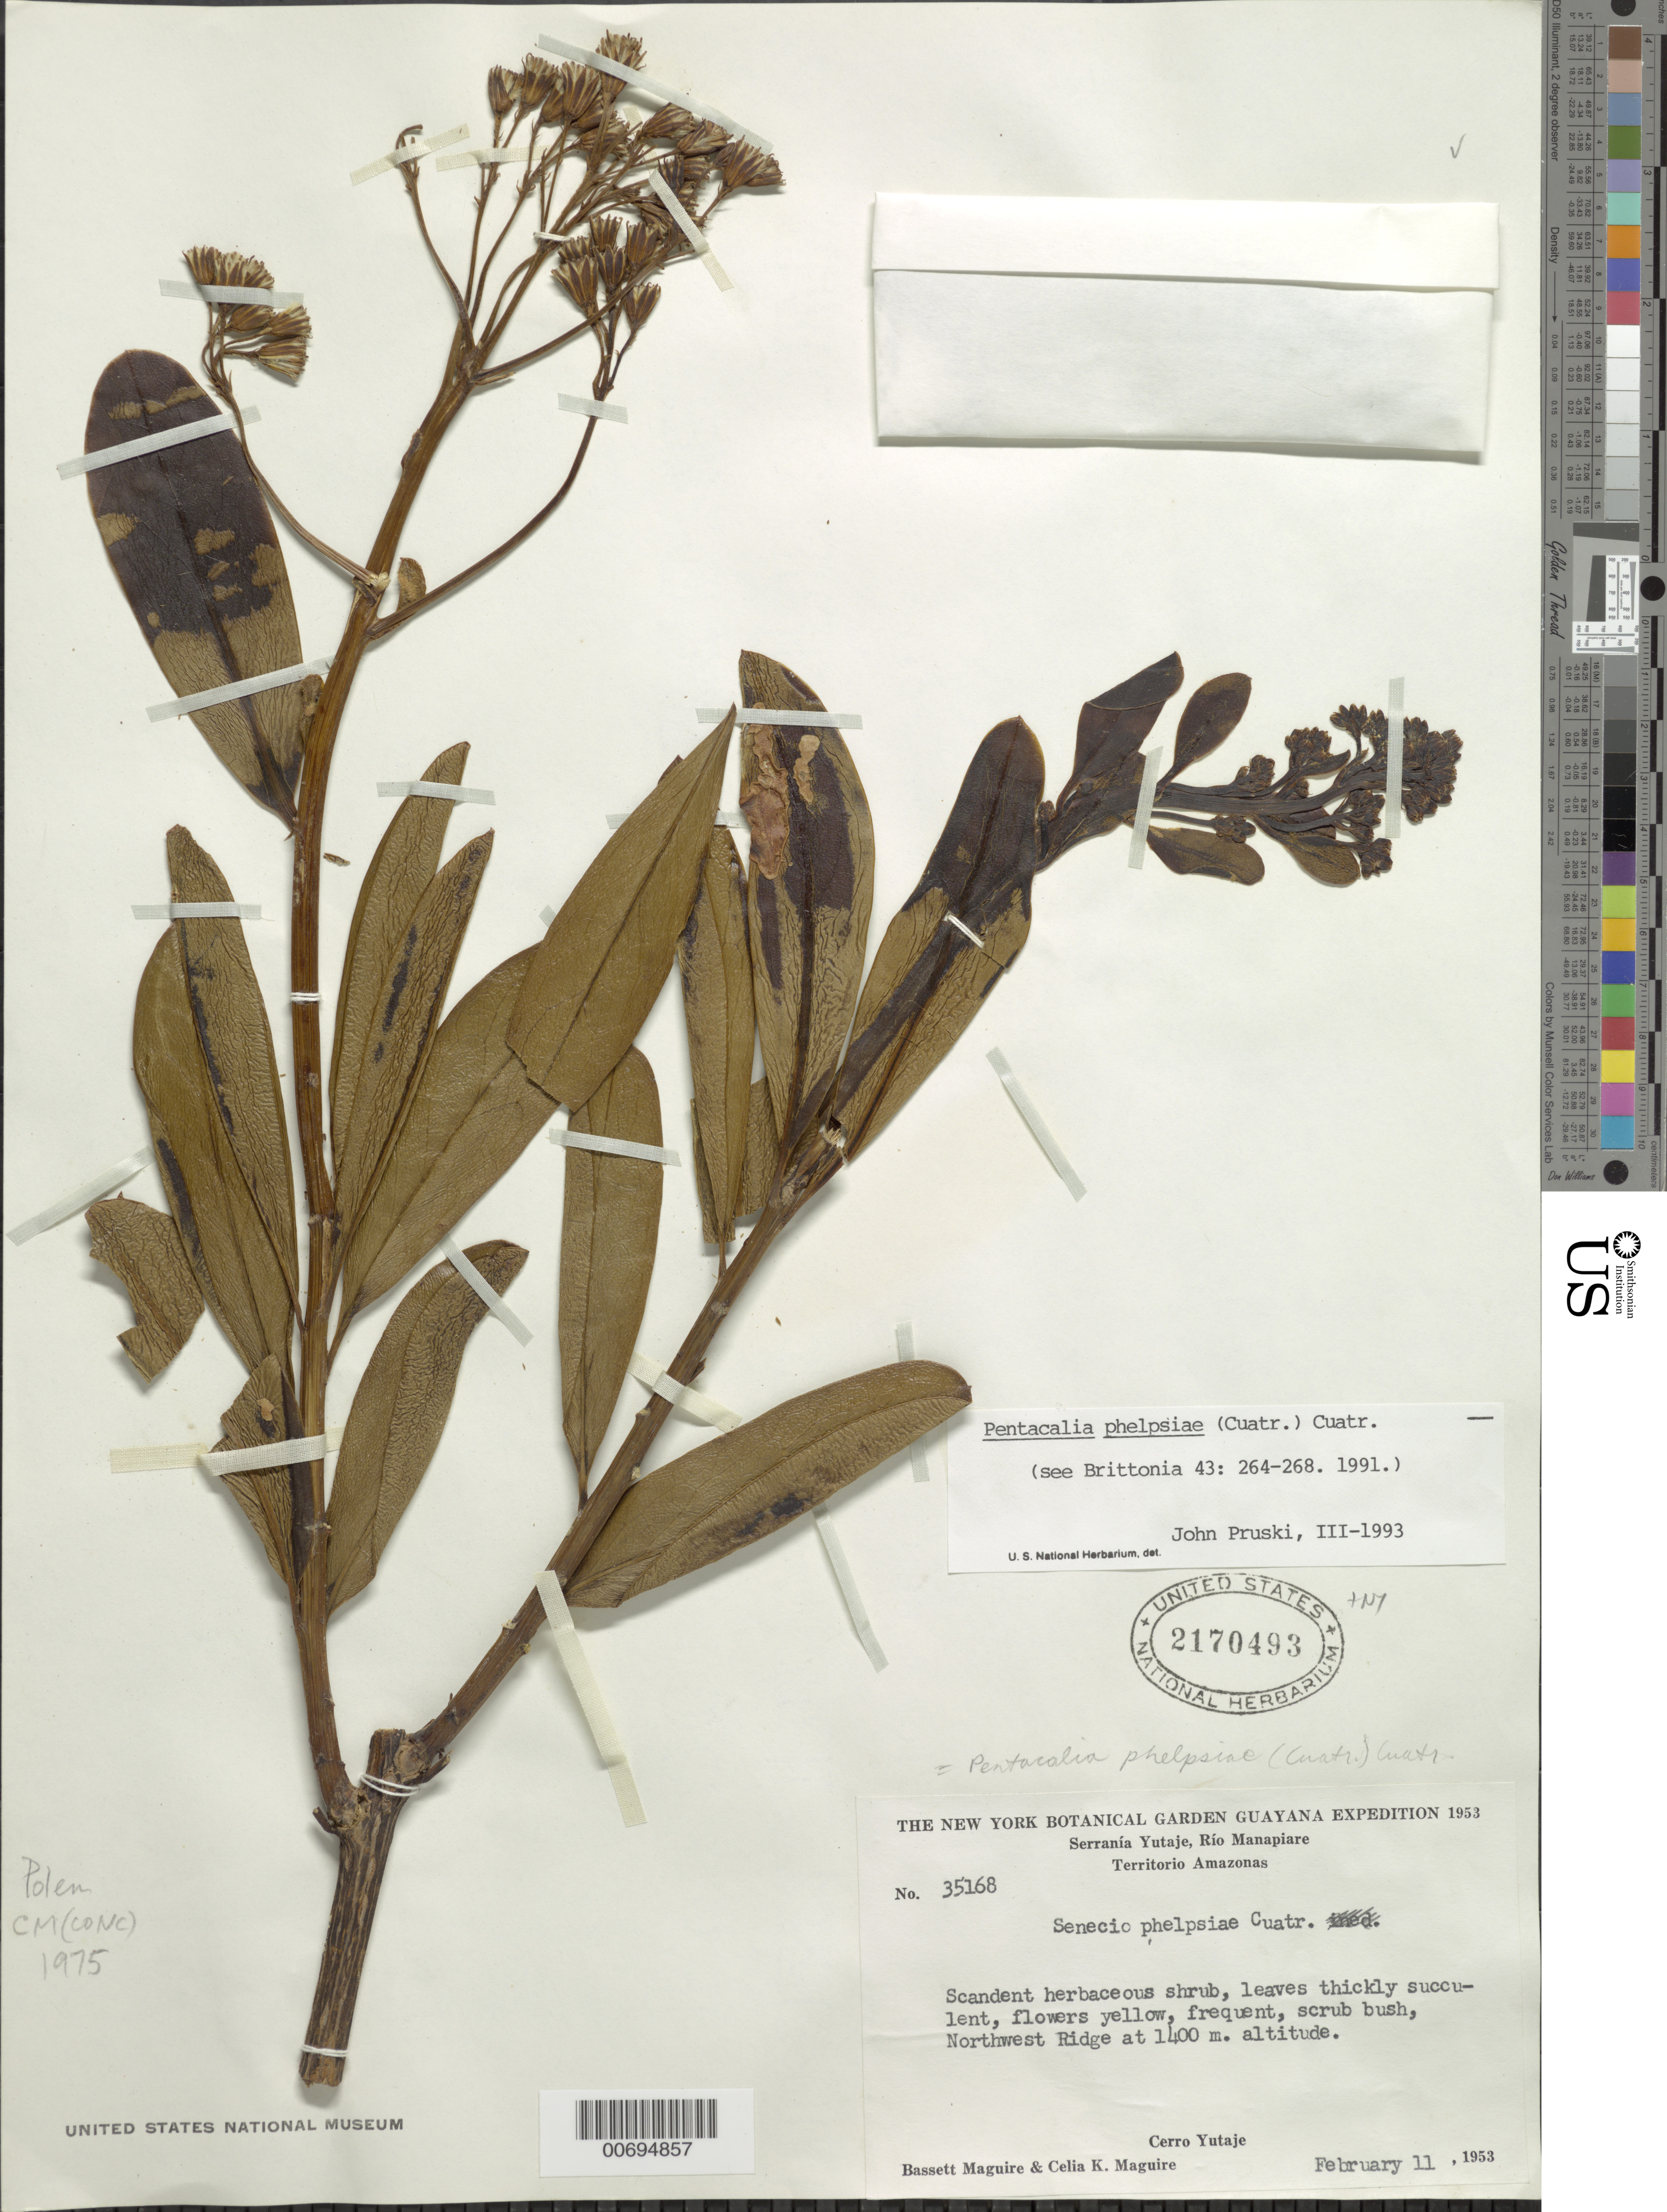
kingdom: Plantae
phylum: Tracheophyta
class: Magnoliopsida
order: Asterales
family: Asteraceae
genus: Pentacalia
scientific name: Pentacalia phelpsiae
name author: (Cuatrec.) Cuatrec.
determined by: Pruski, J. F.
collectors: B. Maguire & C. K. Maguire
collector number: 35168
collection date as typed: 11-Feb-53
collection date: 1953-02-11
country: Venezuela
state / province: Amazonas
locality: Serranía Yutajé, Río Manapiare, Cerro Yutajé, NW ridge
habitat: Scrub bush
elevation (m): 1400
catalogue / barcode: US 2170493